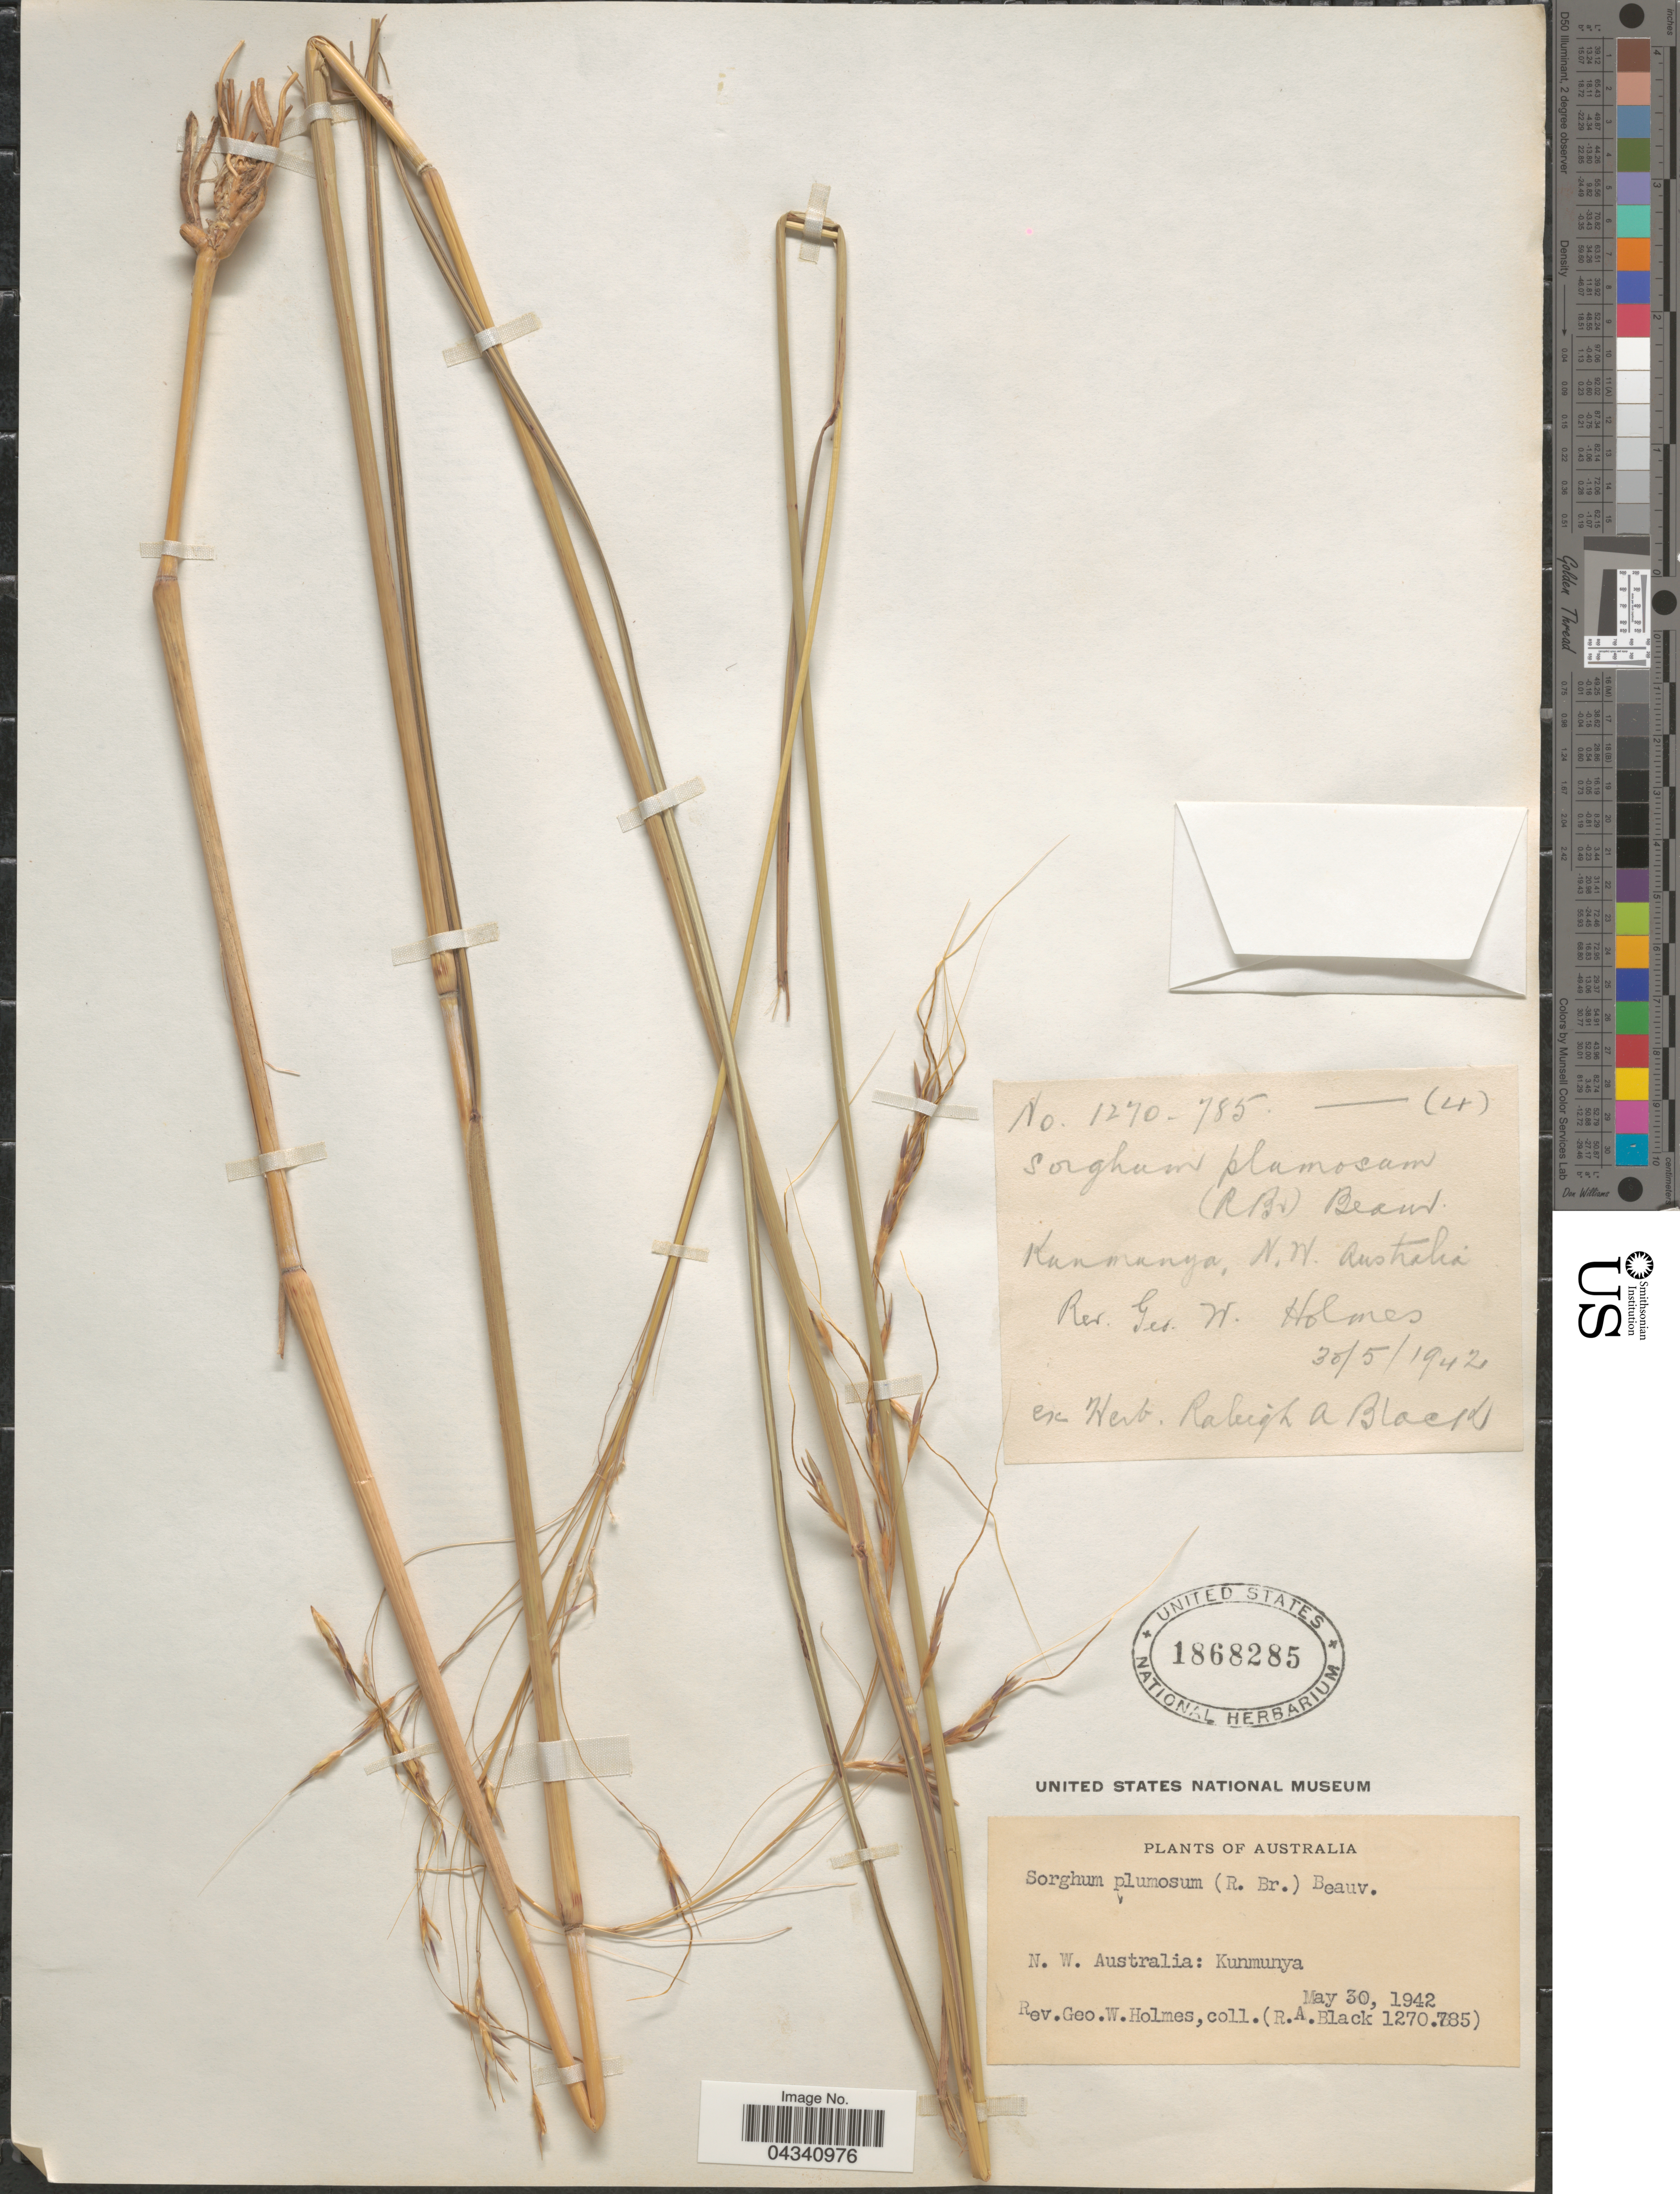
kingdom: Plantae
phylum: Tracheophyta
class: Liliopsida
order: Poales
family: Poaceae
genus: Sorghum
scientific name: Sorghum plumosum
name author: (R. Br.) P. Beauv.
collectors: G. Holmes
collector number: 1270-785-(4)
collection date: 1942-05-30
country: Australia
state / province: Western Australia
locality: N. W. Australia: Kunmunya.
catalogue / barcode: US 1868285